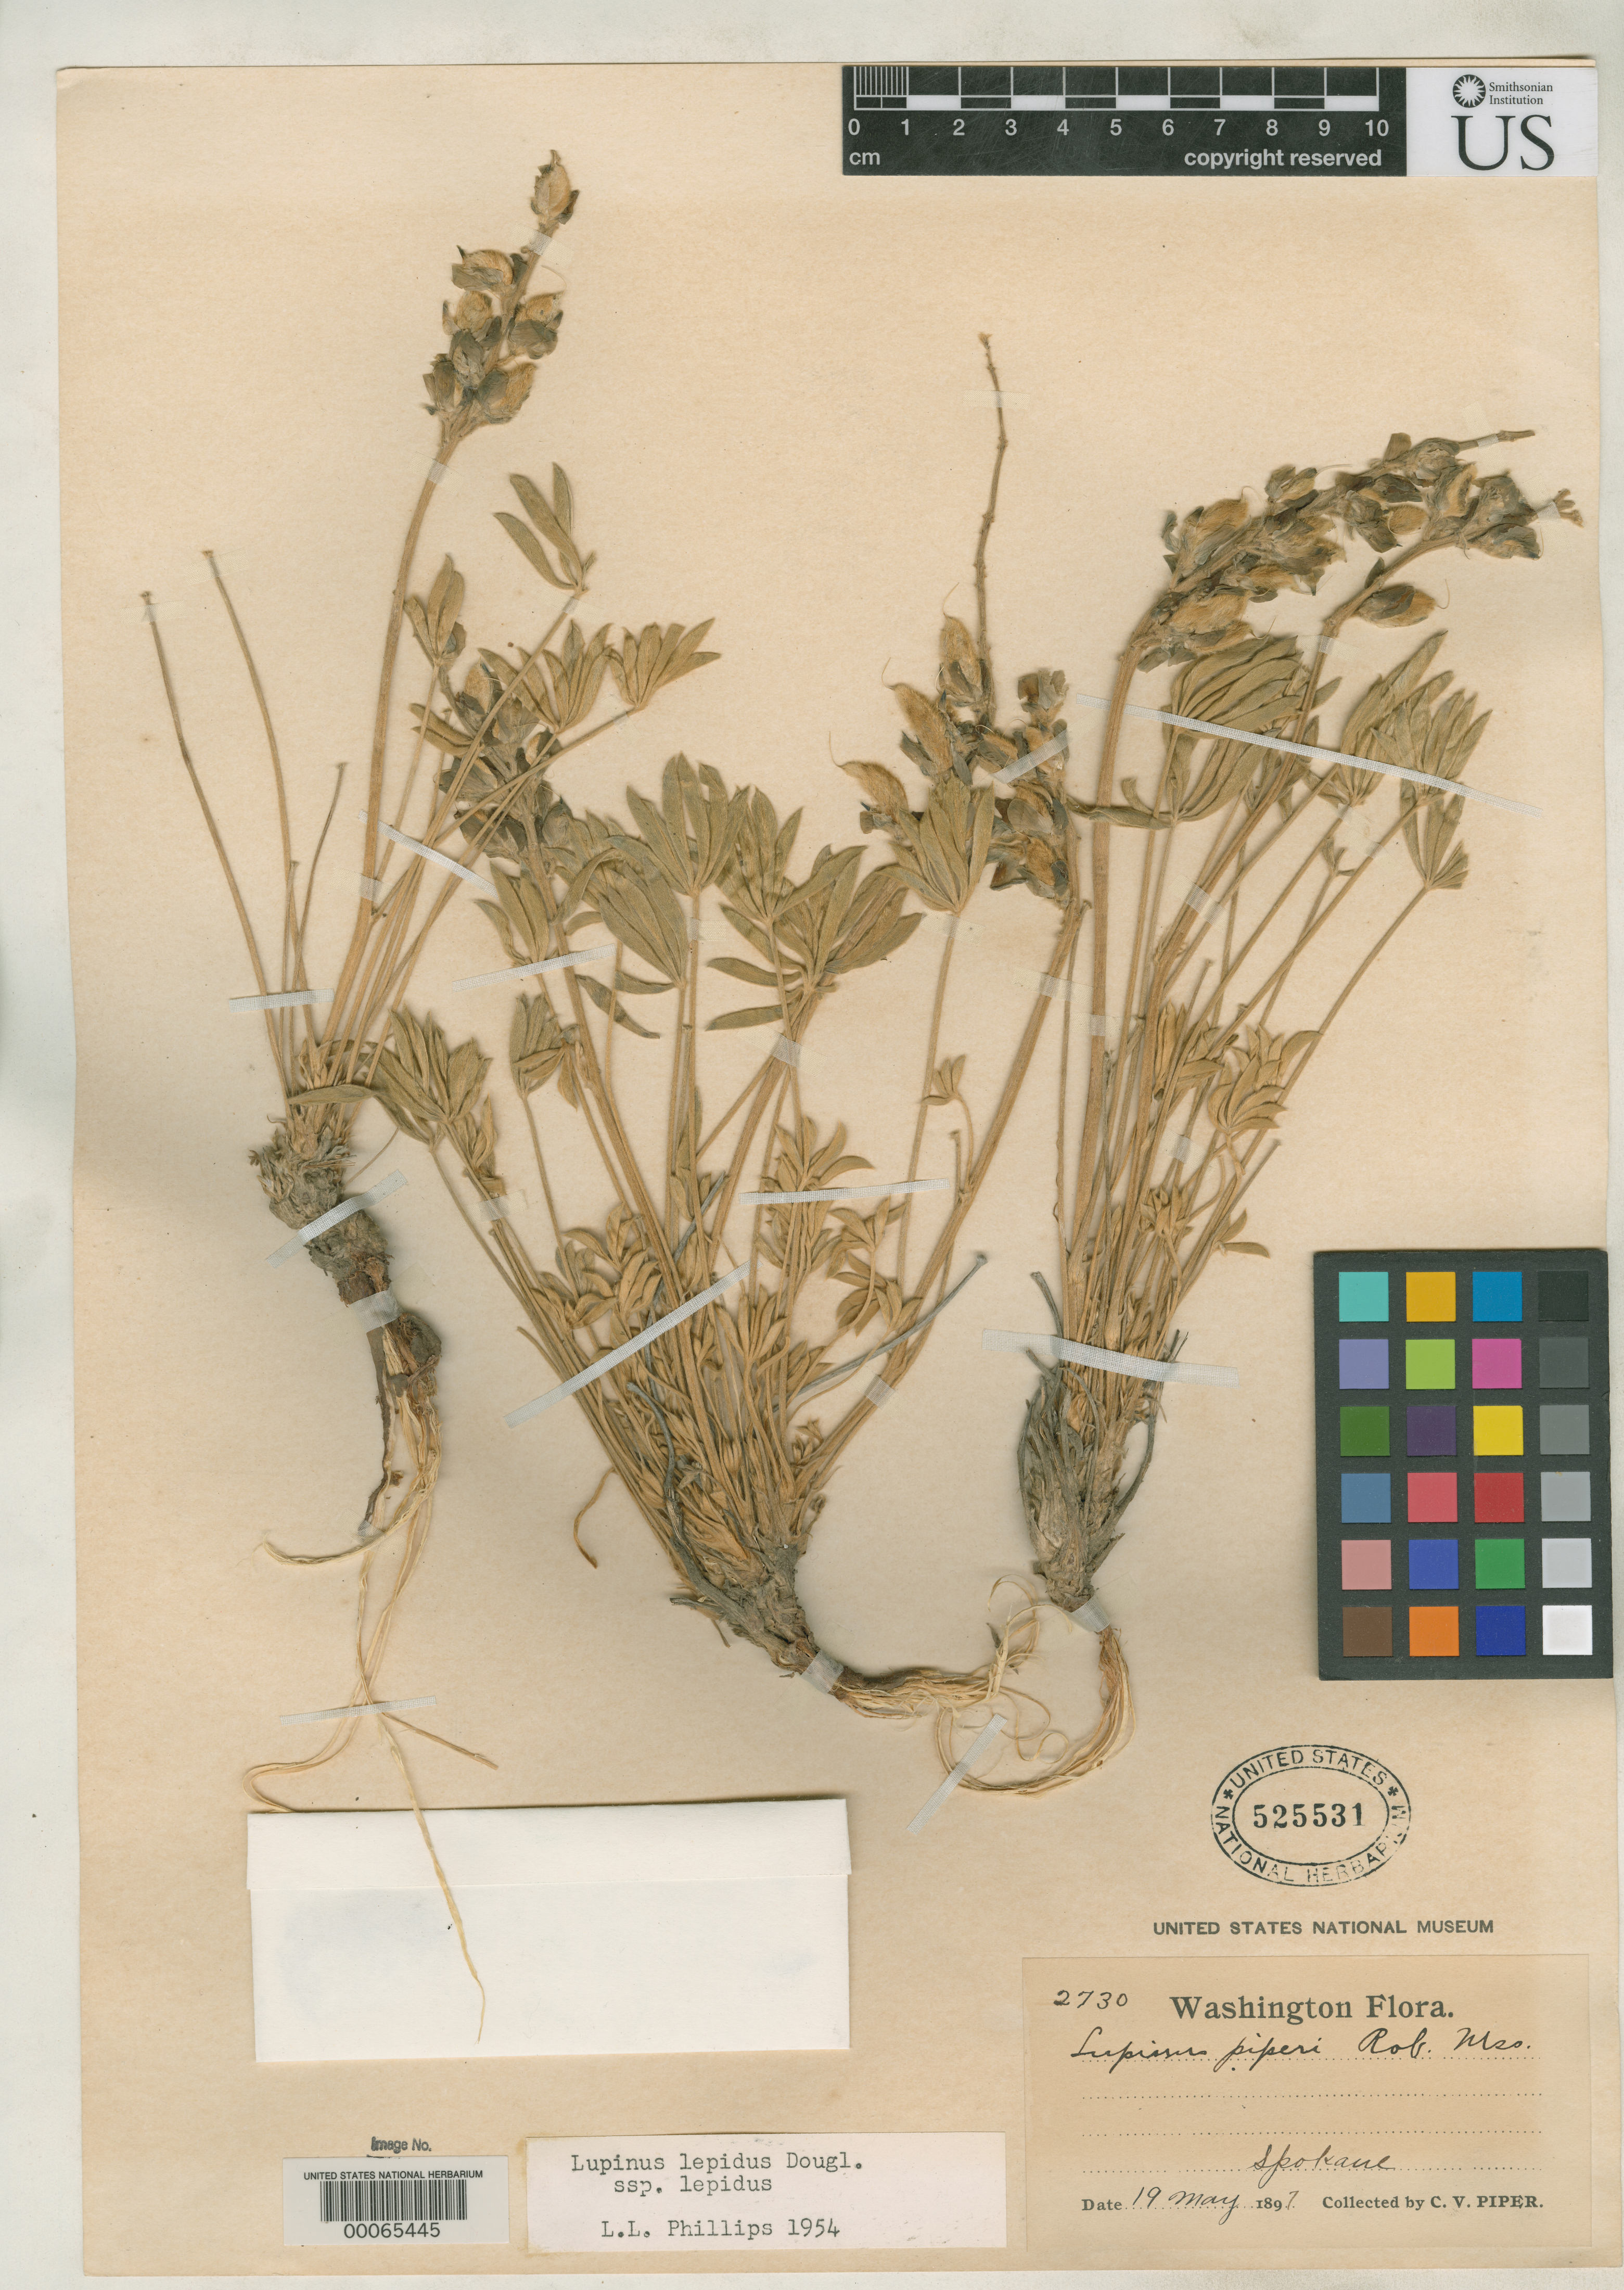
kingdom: Plantae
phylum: Tracheophyta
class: Magnoliopsida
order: Fabales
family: Fabaceae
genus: Lupinus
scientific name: Lupinus piperi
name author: B.L. Rob.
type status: Isotype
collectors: C. V. Piper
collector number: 2730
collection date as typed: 19 May 1897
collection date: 1897-05-19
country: United States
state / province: Washington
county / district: Spokane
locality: Spokane.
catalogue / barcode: US 525531